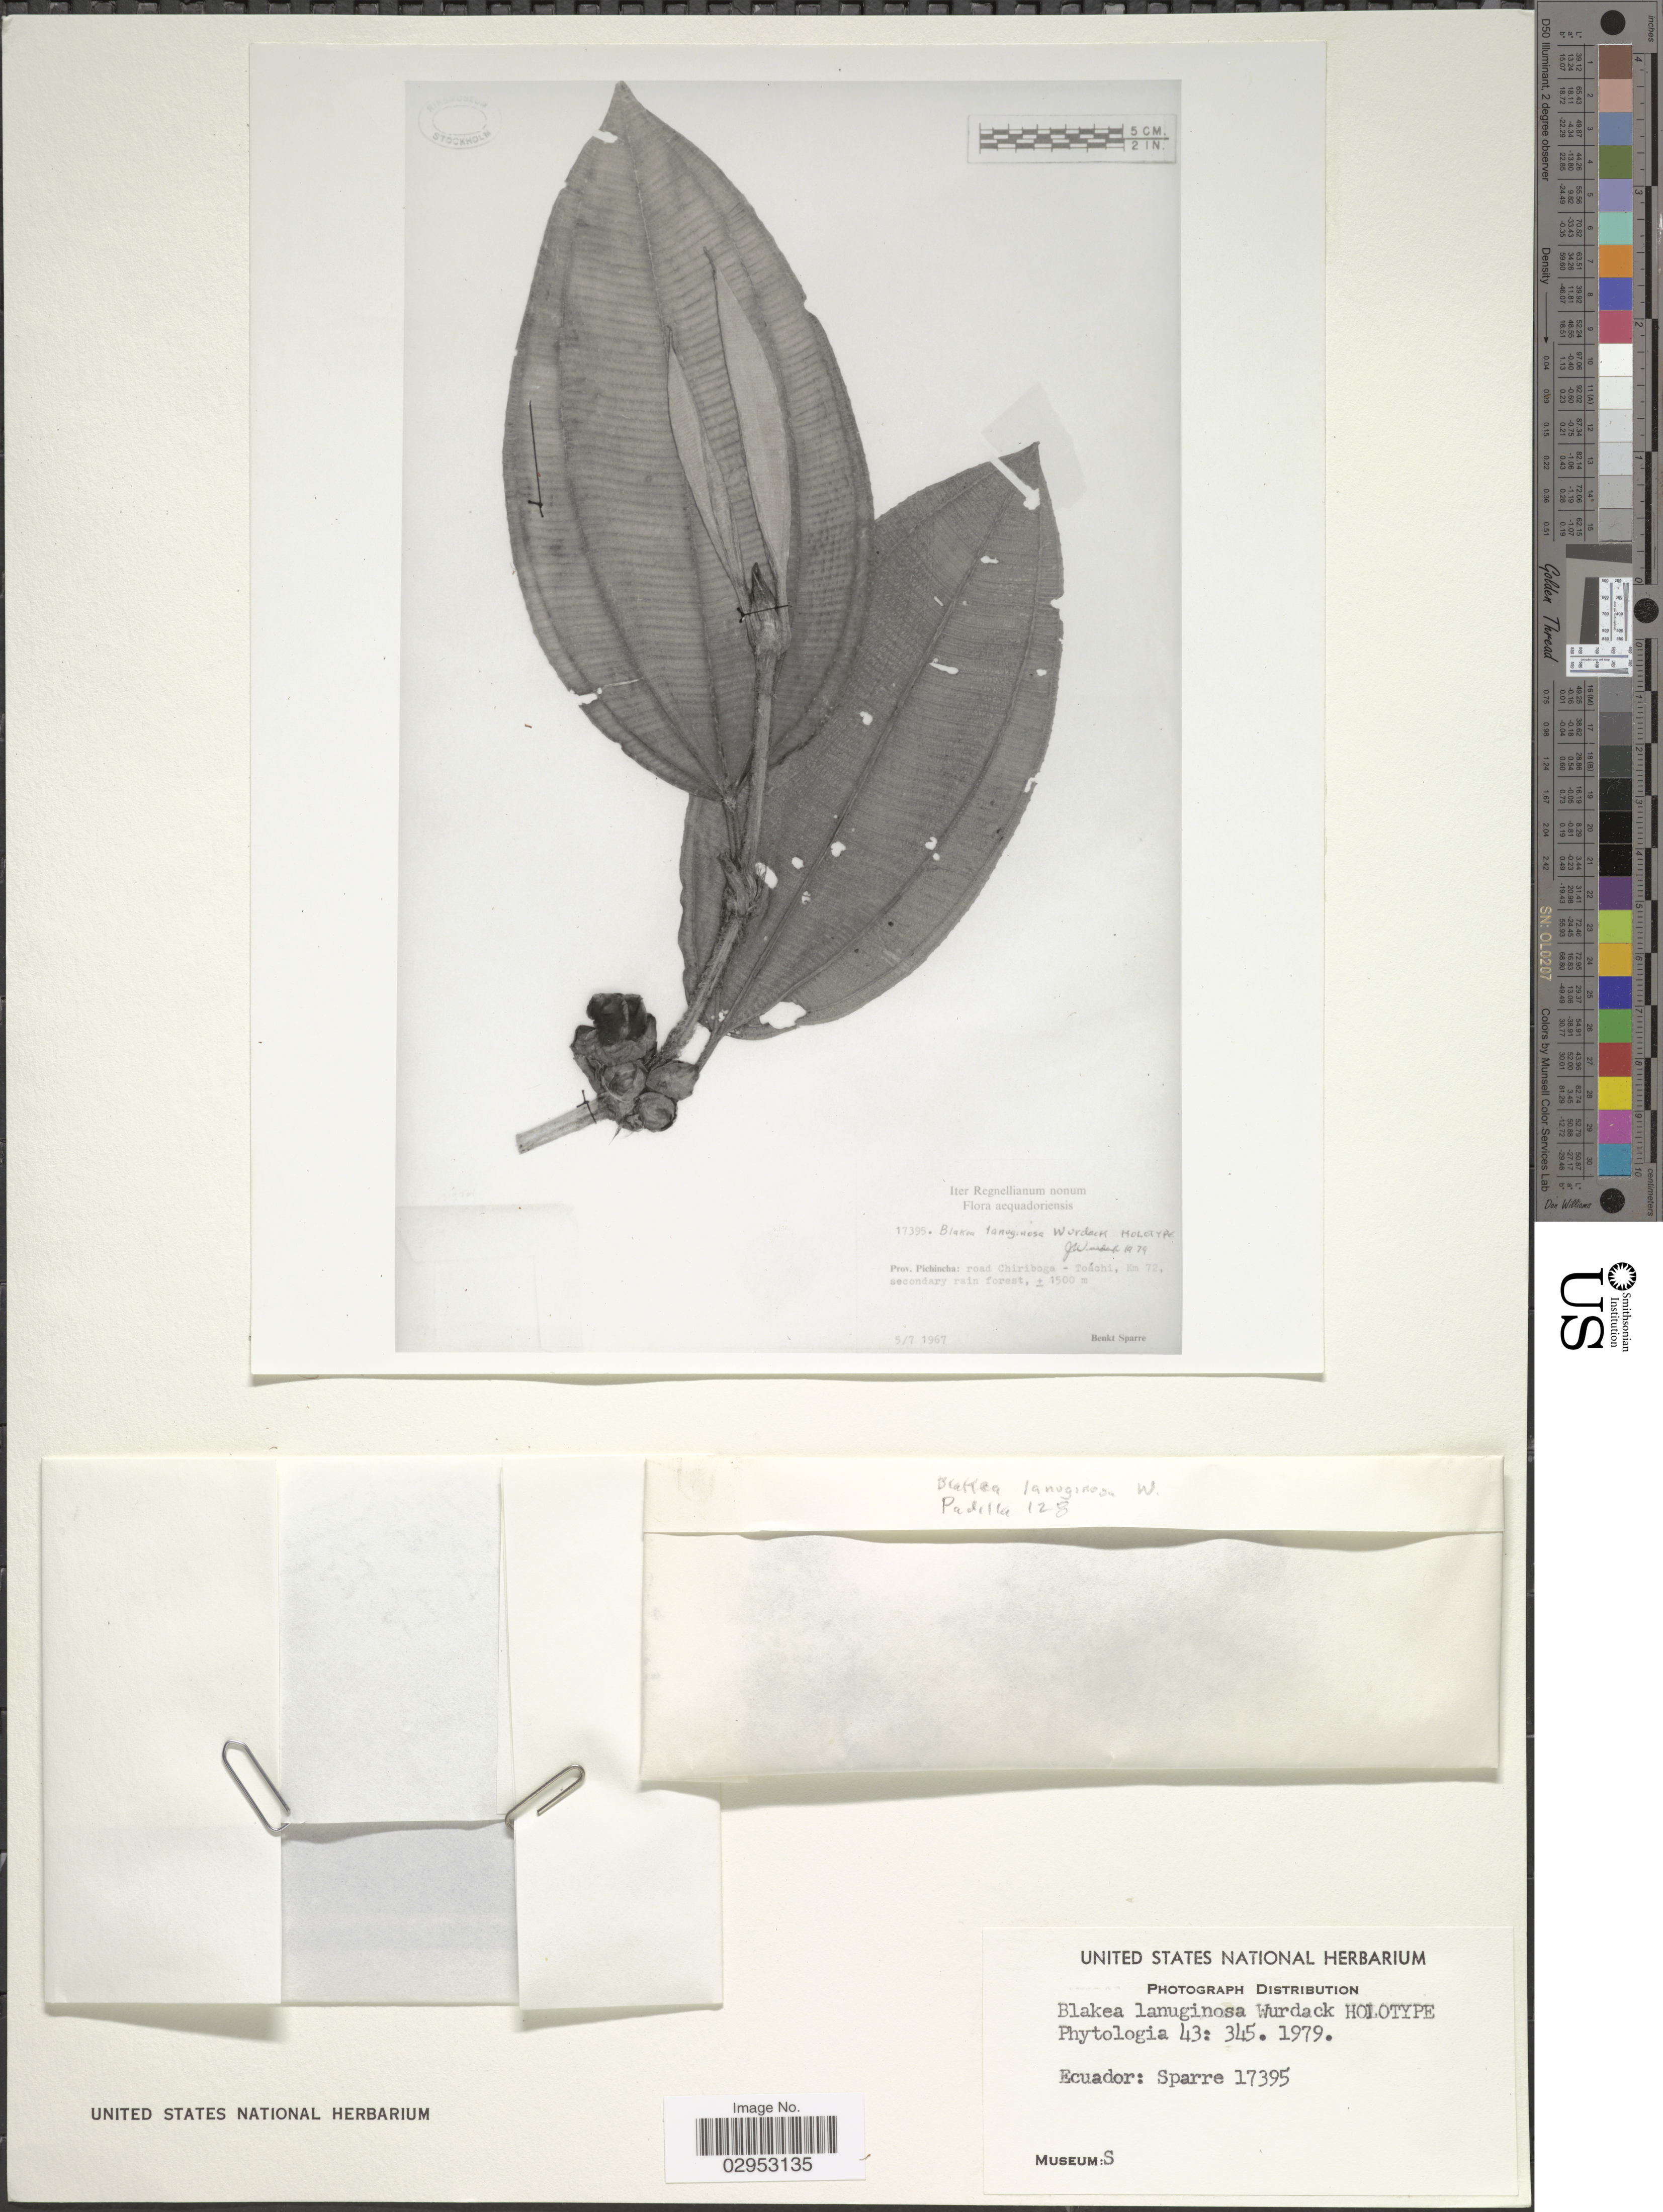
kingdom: Plantae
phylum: Tracheophyta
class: Magnoliopsida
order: Myrtales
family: Melastomataceae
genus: Blakea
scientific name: Blakea lanuginosa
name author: Wurdack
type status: Isotype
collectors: B. Sparre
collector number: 17395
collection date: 1967-07-05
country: Ecuador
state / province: Pichincha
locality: Prov. Pichincha: road Chiriboga-Toáchi, Km 72.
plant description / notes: Photograph and fragmentary material of (holo) type specimen ex herb. S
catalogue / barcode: US 3726766